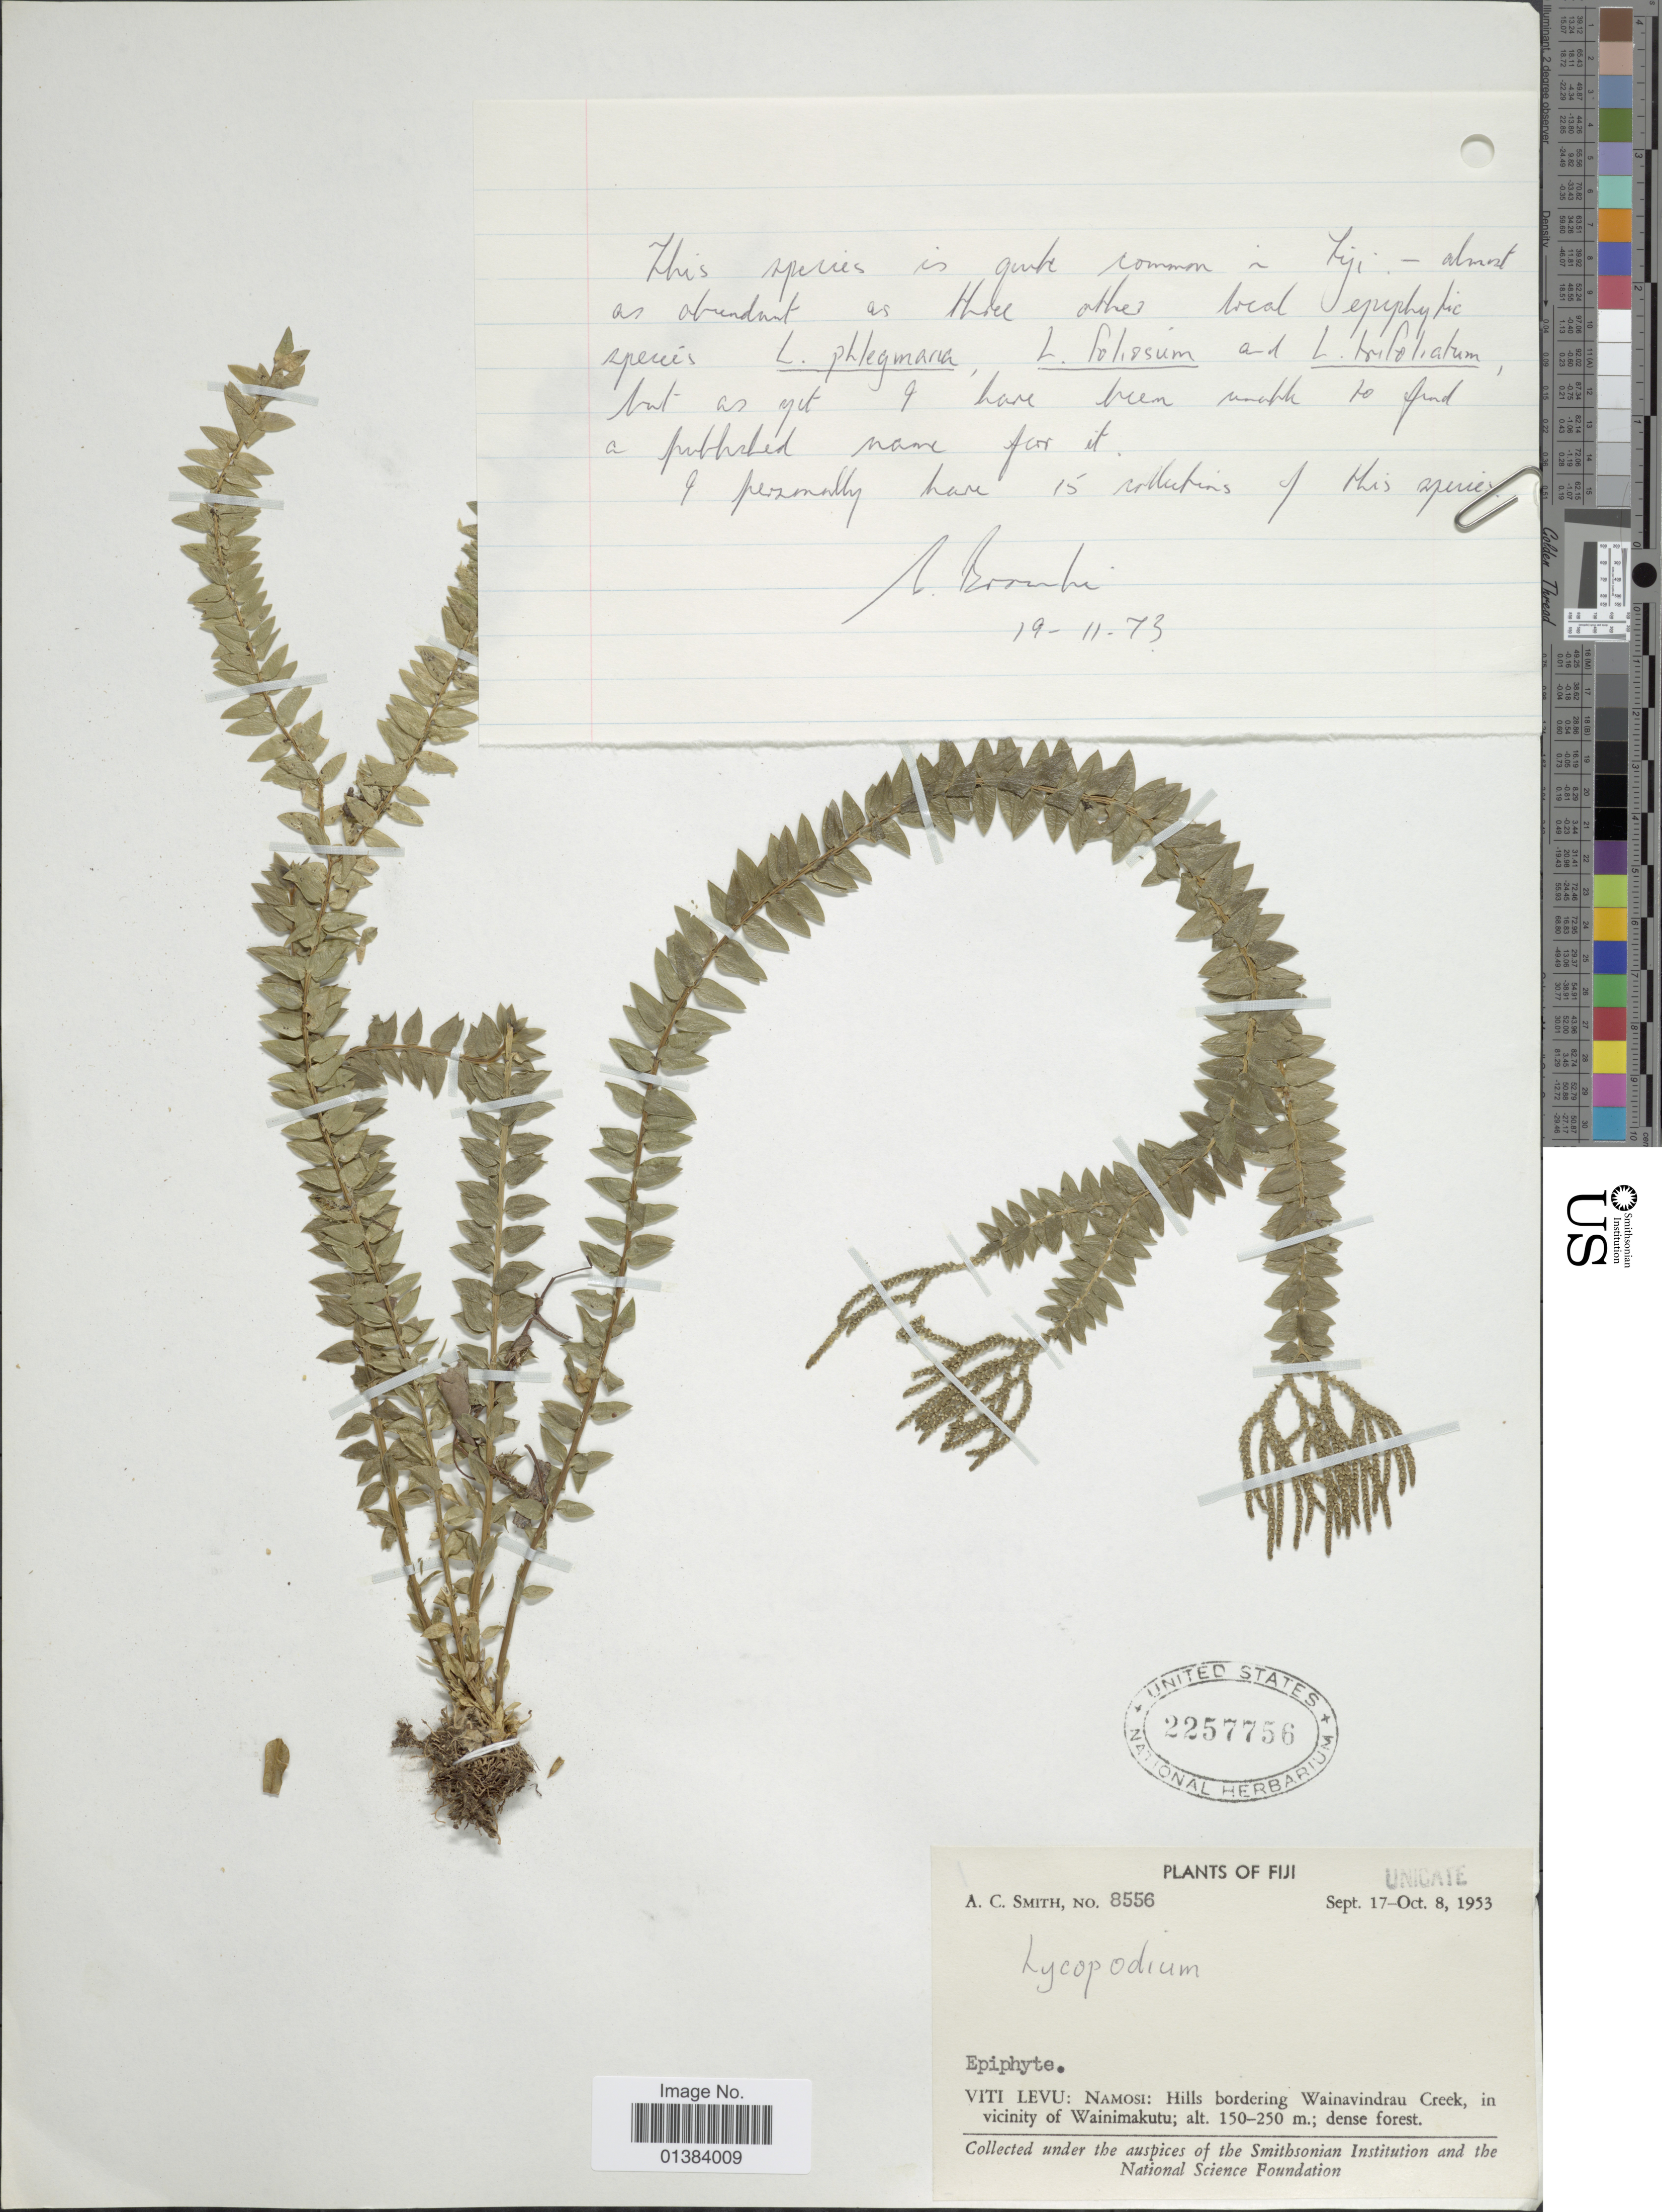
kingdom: Plantae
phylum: Tracheophyta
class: Lycopodiopsida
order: Lycopodiales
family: Lycopodiaceae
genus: Phlegmariurus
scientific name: Phlegmariurus australis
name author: (Willd.) A. R. Field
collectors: A. C. Smith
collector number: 8556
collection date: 1953-09-17/1953-10-08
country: Fiji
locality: Viti Levu: Namosi: Hills bordering Wainavindrau Creek, in vicinity of Wainimakutu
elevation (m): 150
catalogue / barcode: US 2257756